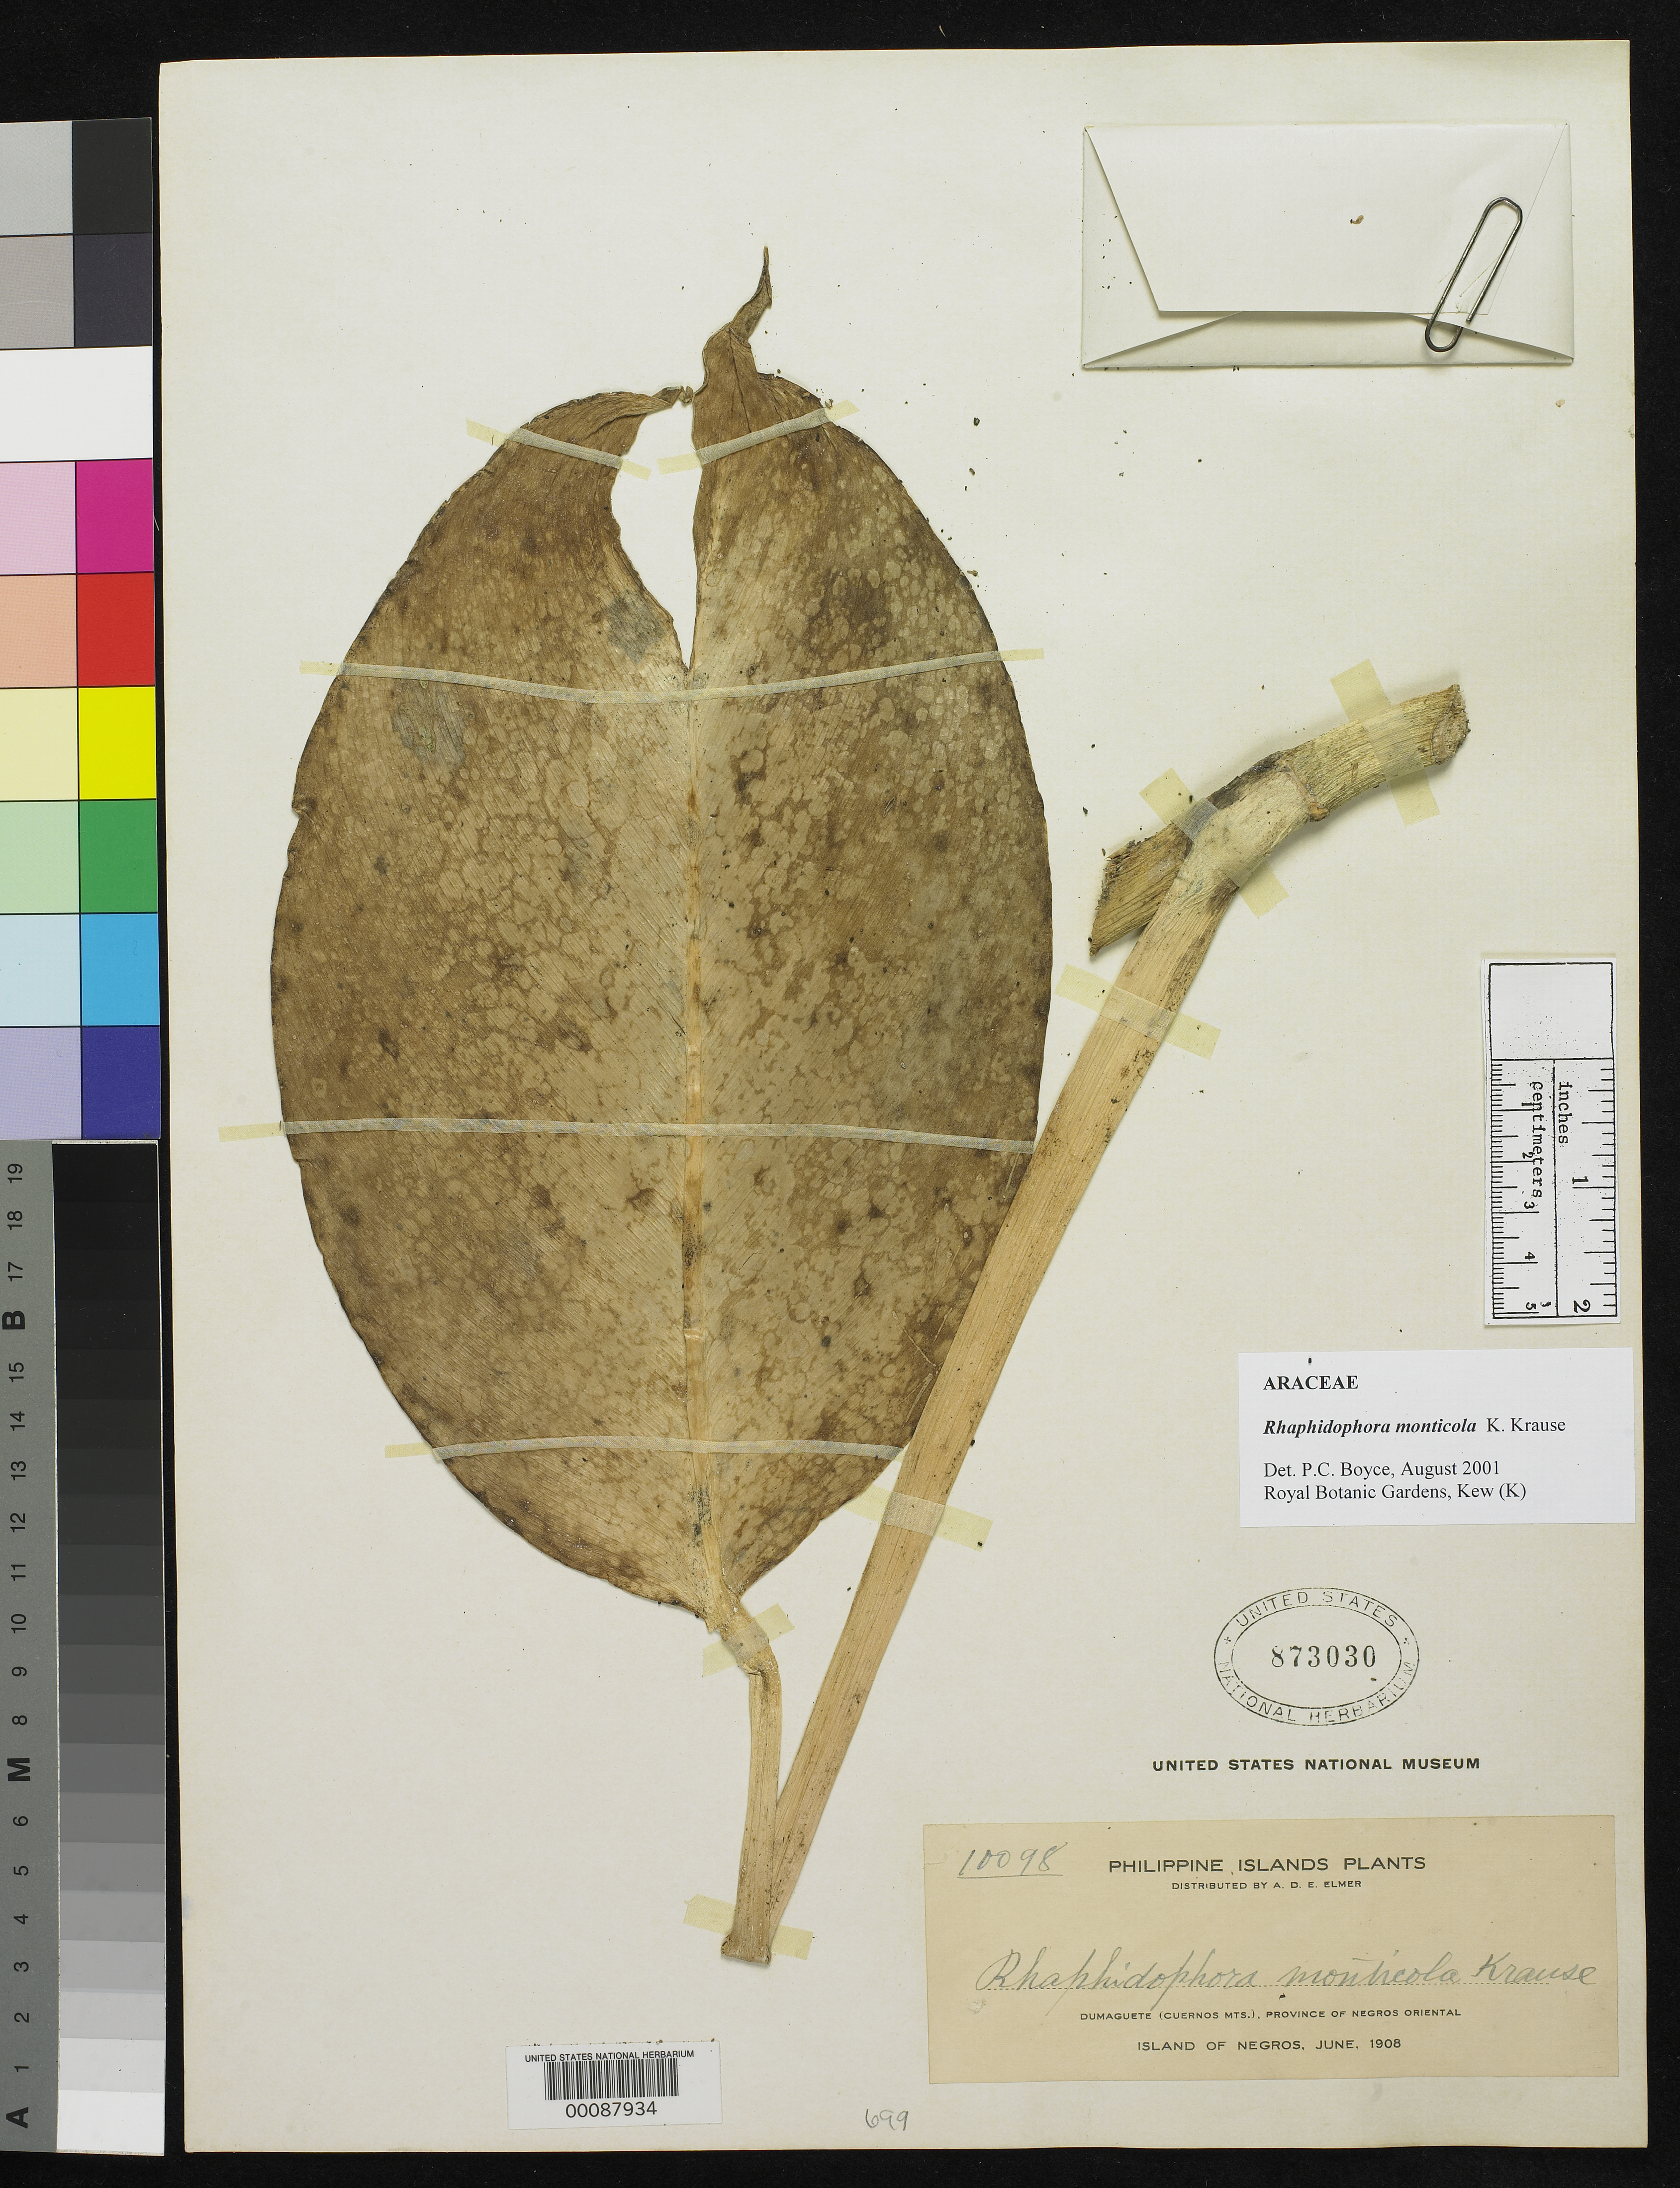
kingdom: Plantae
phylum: Tracheophyta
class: Liliopsida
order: Alismatales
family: Araceae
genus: Rhaphidophora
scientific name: Rhaphidophora monticola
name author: K. Krause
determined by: Boyce, Peter C., (K)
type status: Isotype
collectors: A. D. E. Elmer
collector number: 10098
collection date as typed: Jun 1908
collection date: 1908-06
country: Philippines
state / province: Central Visayas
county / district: Negros Oriental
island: Negros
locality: Dumaguete, Cuernos Mts.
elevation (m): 1219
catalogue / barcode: US 873030